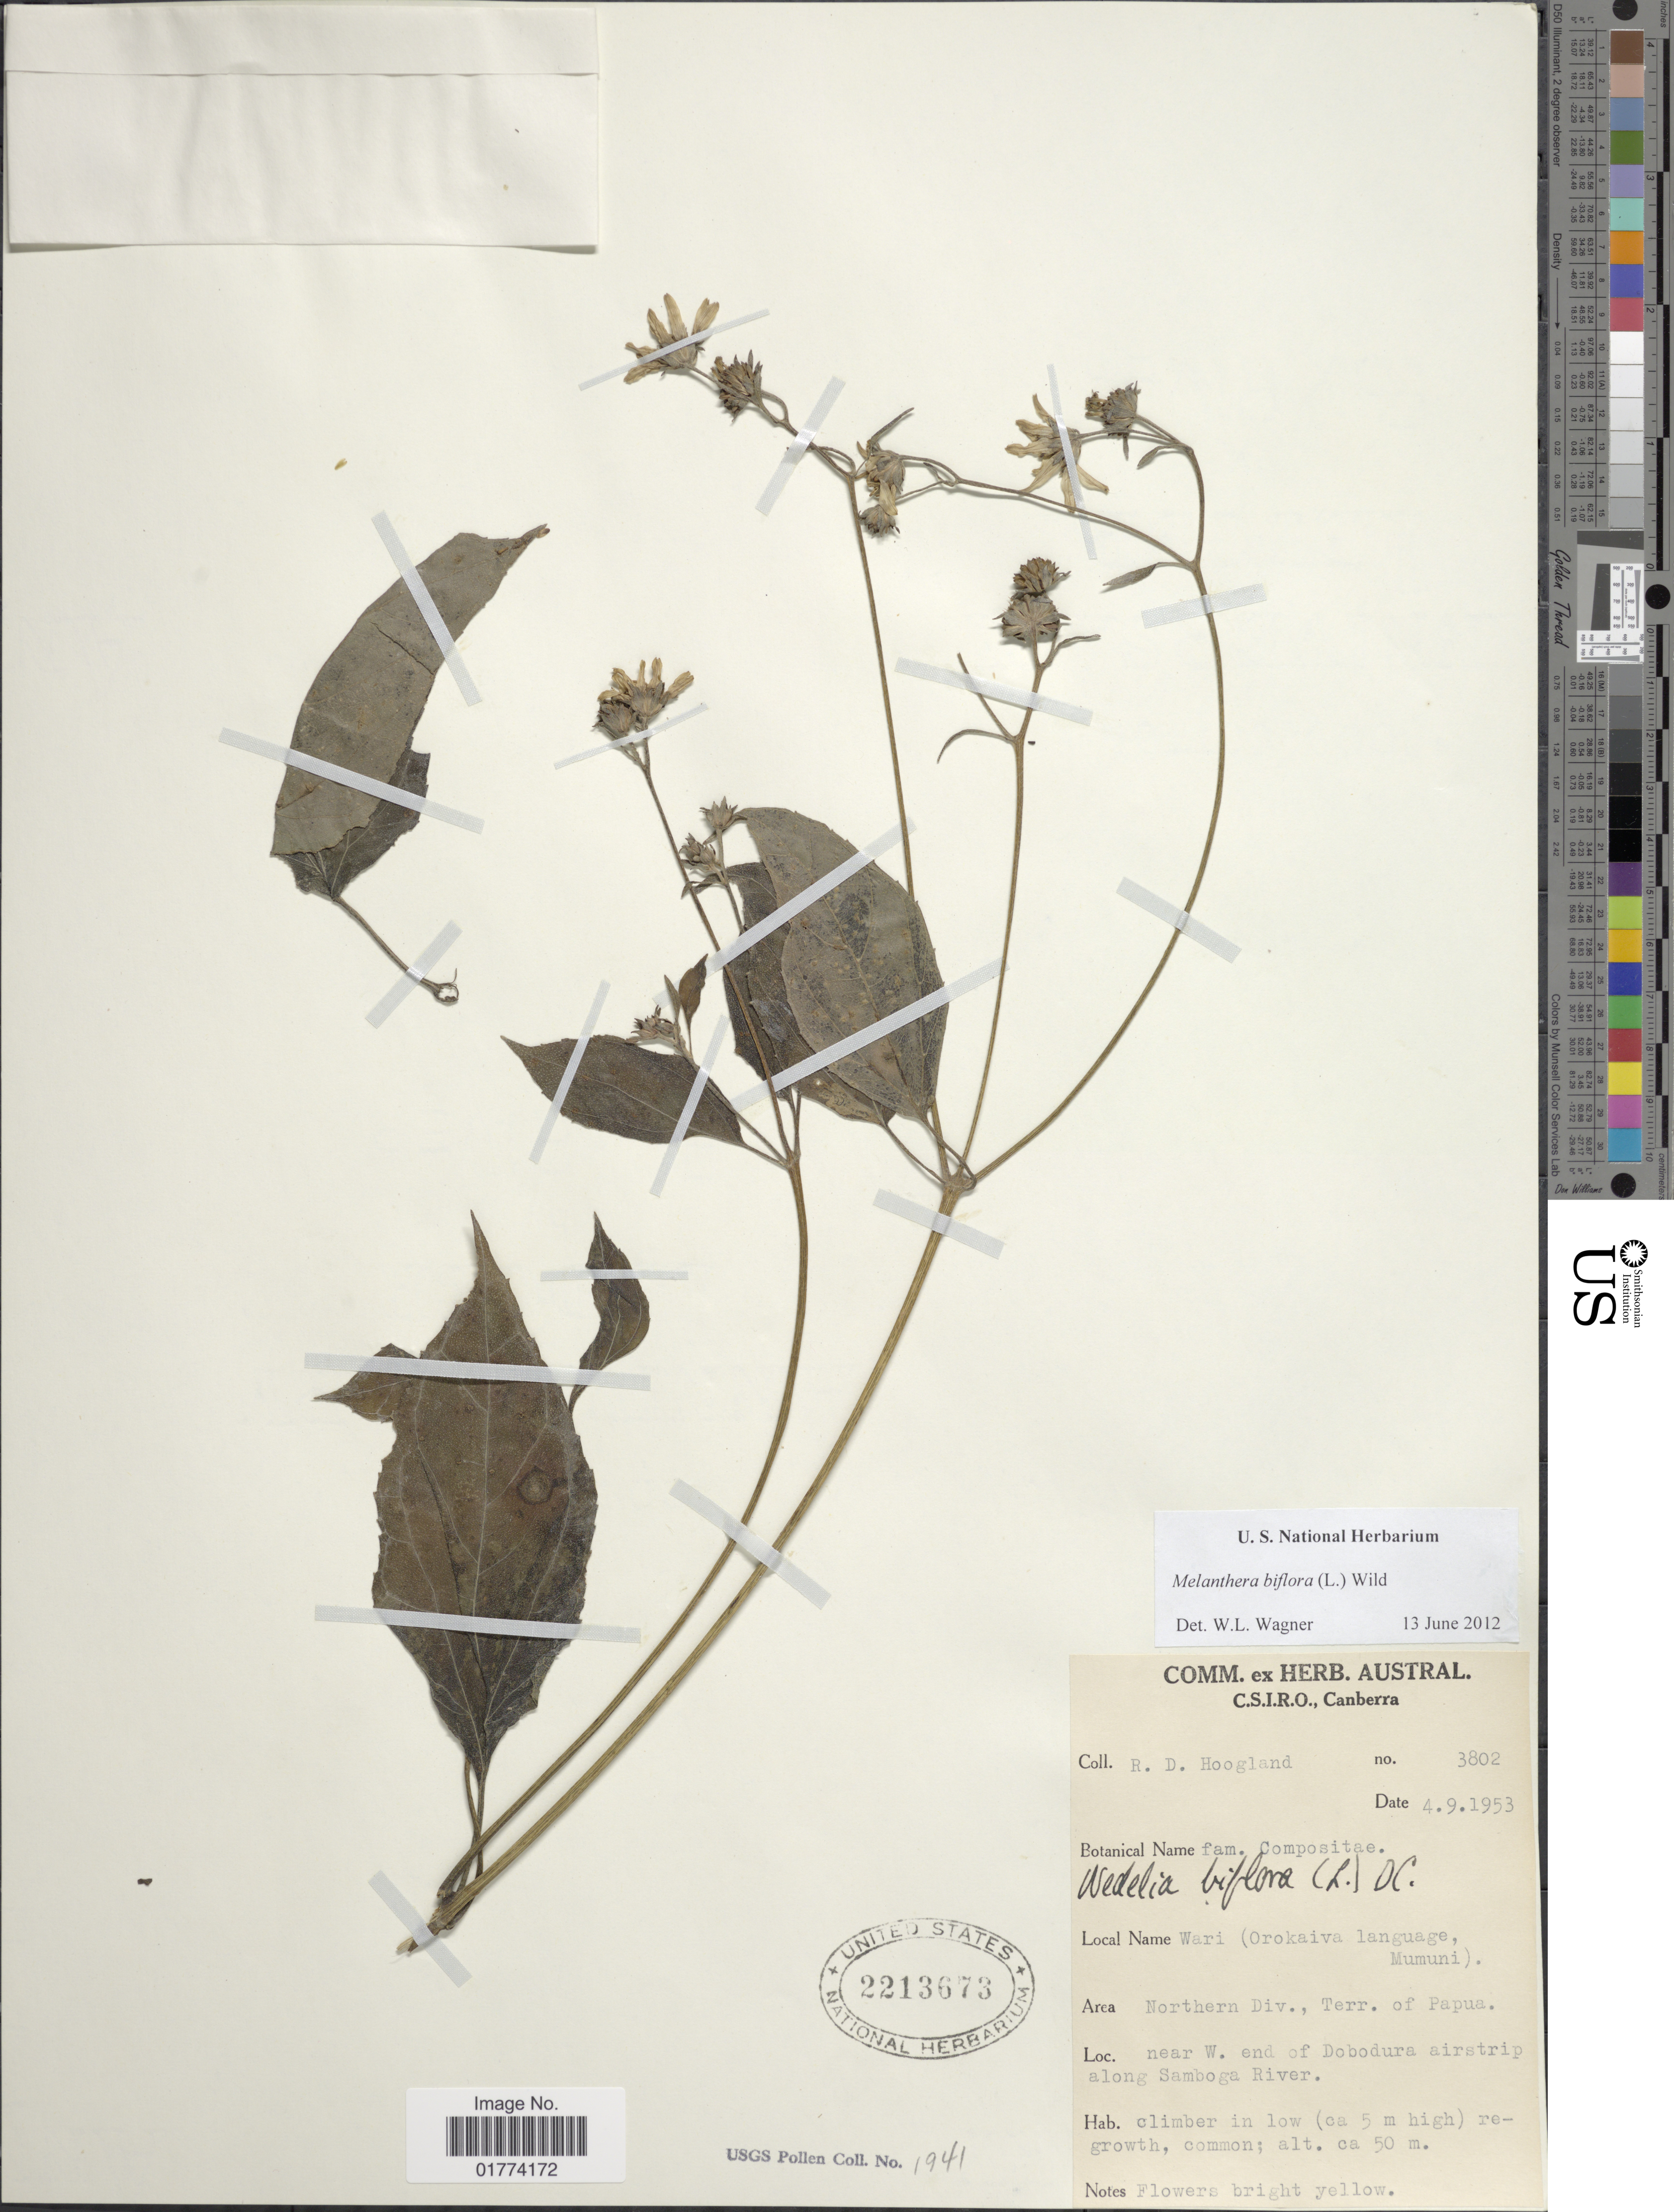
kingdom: Plantae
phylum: Tracheophyta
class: Magnoliopsida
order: Asterales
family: Asteraceae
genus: Wollastonia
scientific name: Wollastonia biflora var. biflora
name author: (L.) DC.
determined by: Wagner, W. L., (BOT), Smithsonian Institution - National Museum of Natural History (UNITED STATES)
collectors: R. D. Hoogland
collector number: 3802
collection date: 1953-09-04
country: Papua New Guinea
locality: Northern Div., Terr. of Papua, near W. end of Dobodura airstrip along Samboga River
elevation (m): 50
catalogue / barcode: US 2213673